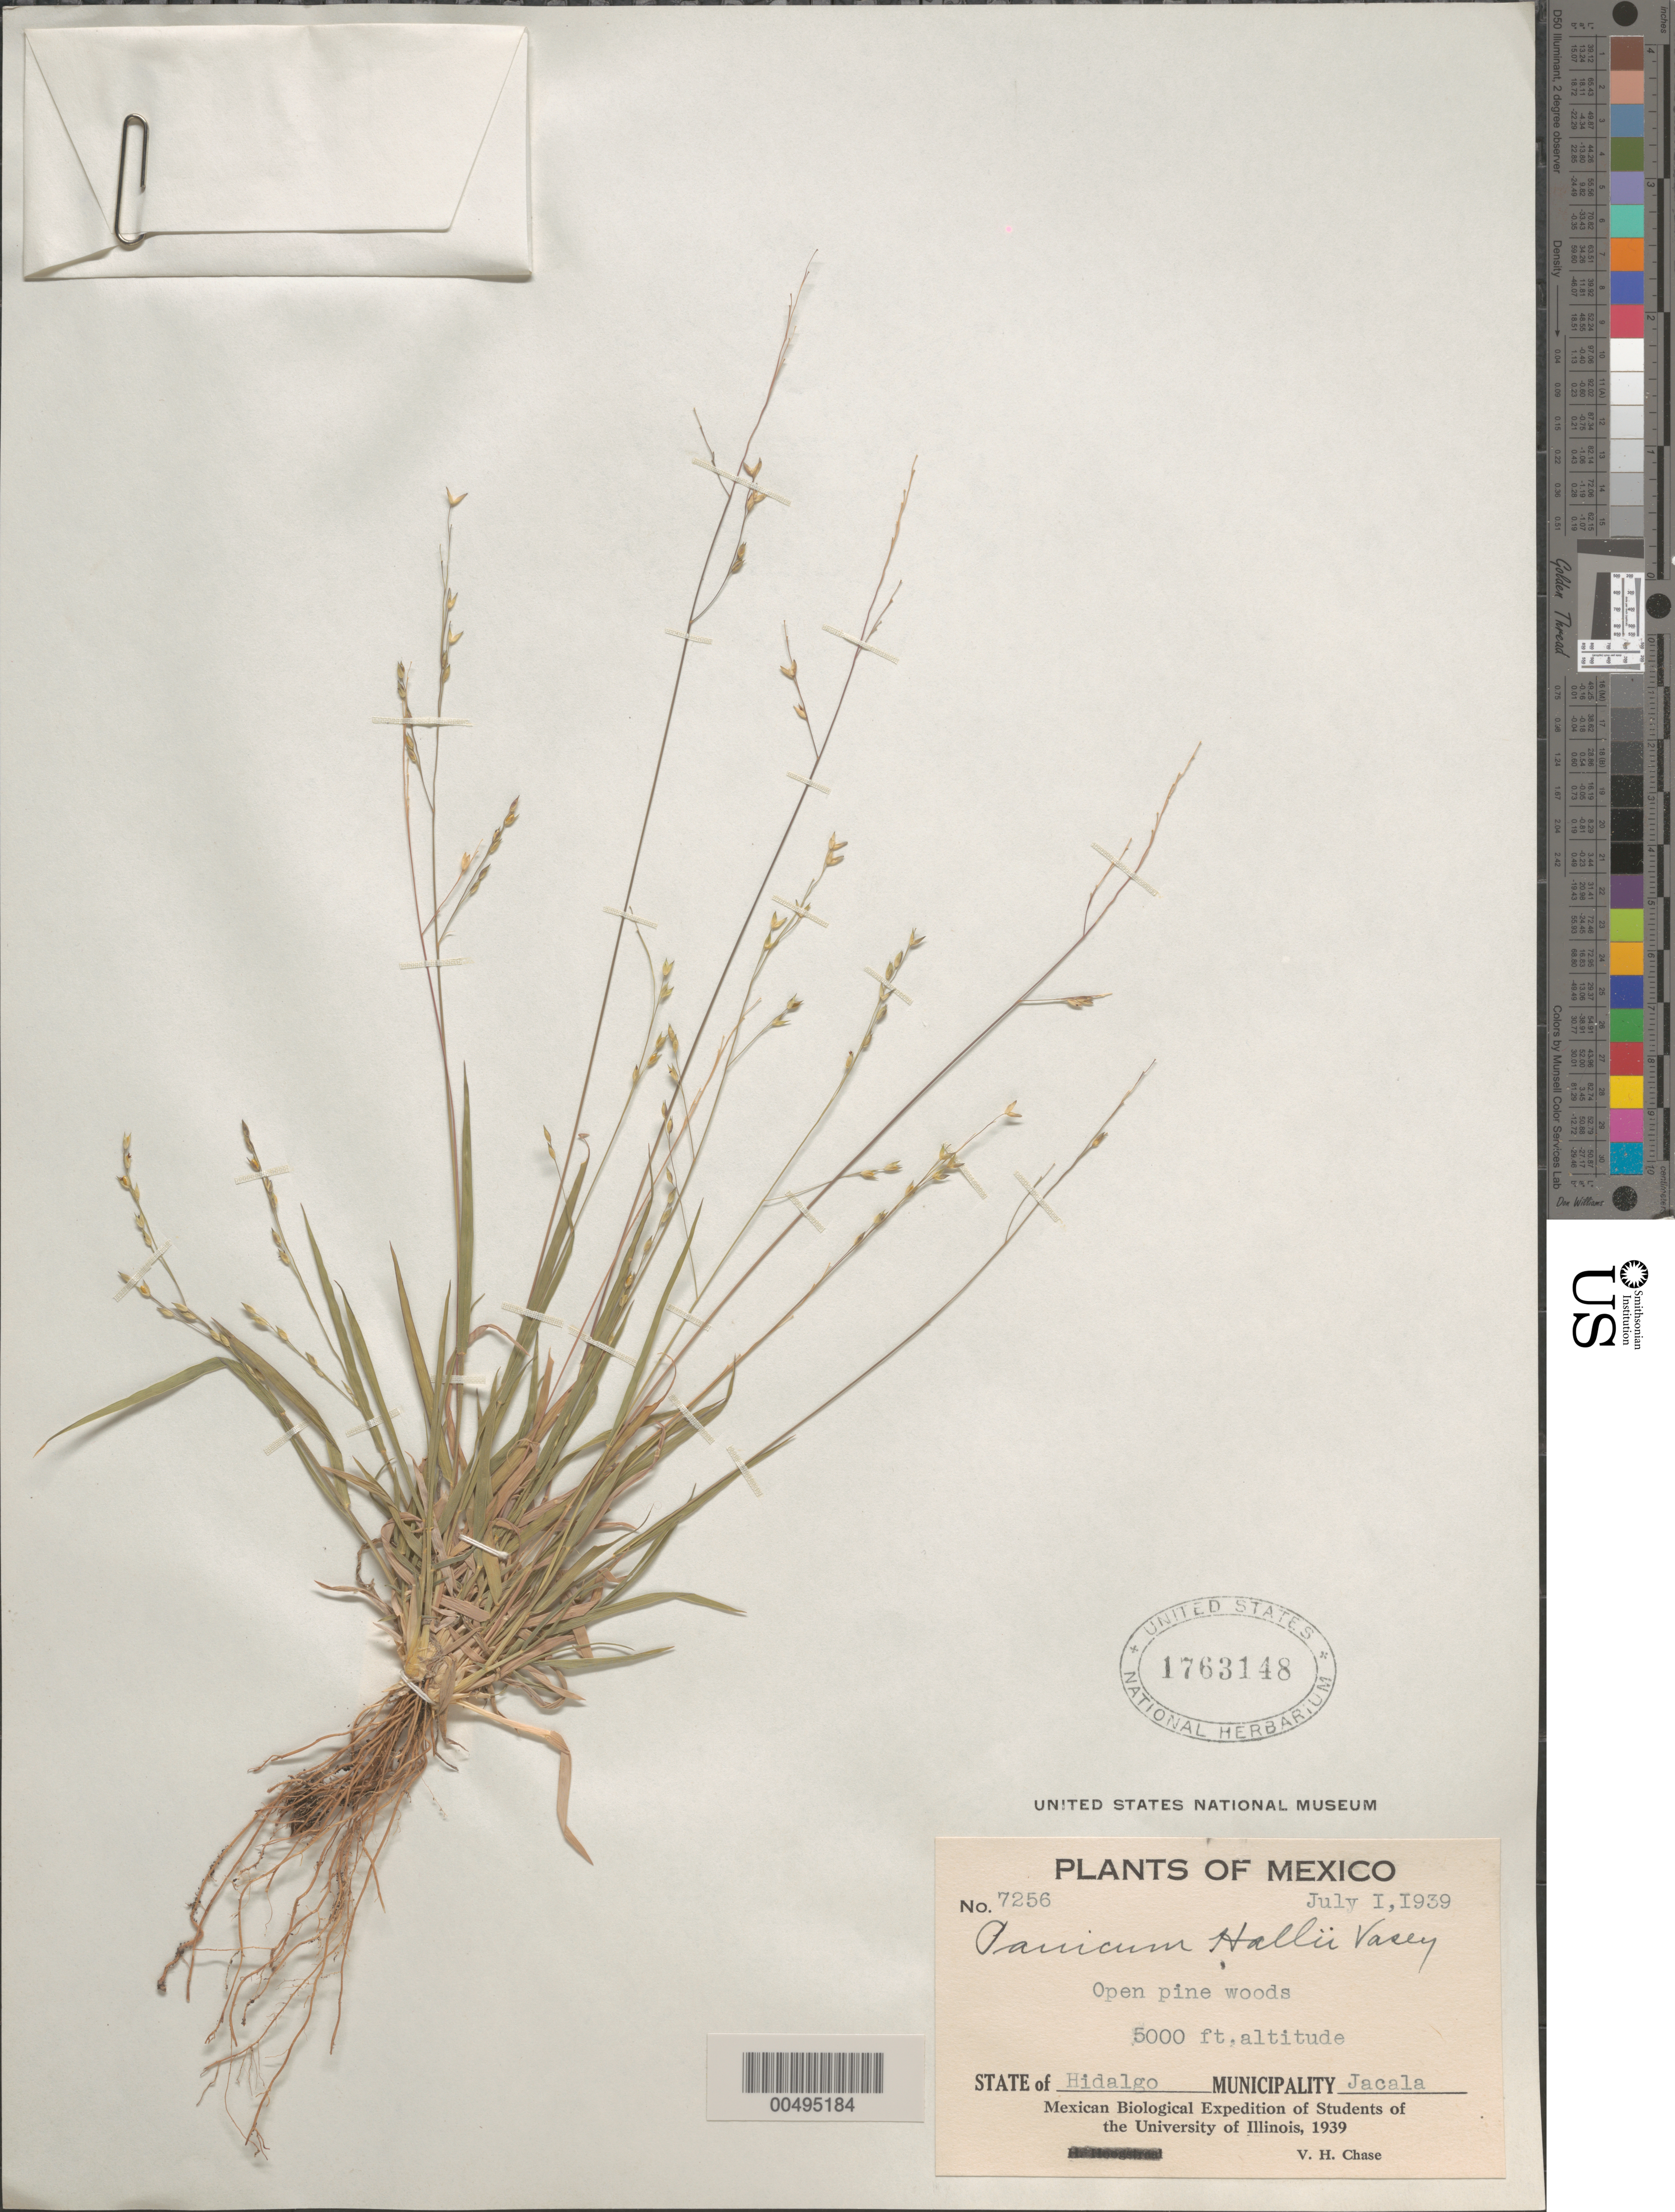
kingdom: Plantae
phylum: Tracheophyta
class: Liliopsida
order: Poales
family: Poaceae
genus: Panicum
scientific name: Panicum hallii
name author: Vasey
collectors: V. H. Chase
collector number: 7256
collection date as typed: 1 Jul 1939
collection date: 1939-07-01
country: Mexico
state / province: Hidalgo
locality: Mun: Jacala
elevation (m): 1524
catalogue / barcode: US 1763148